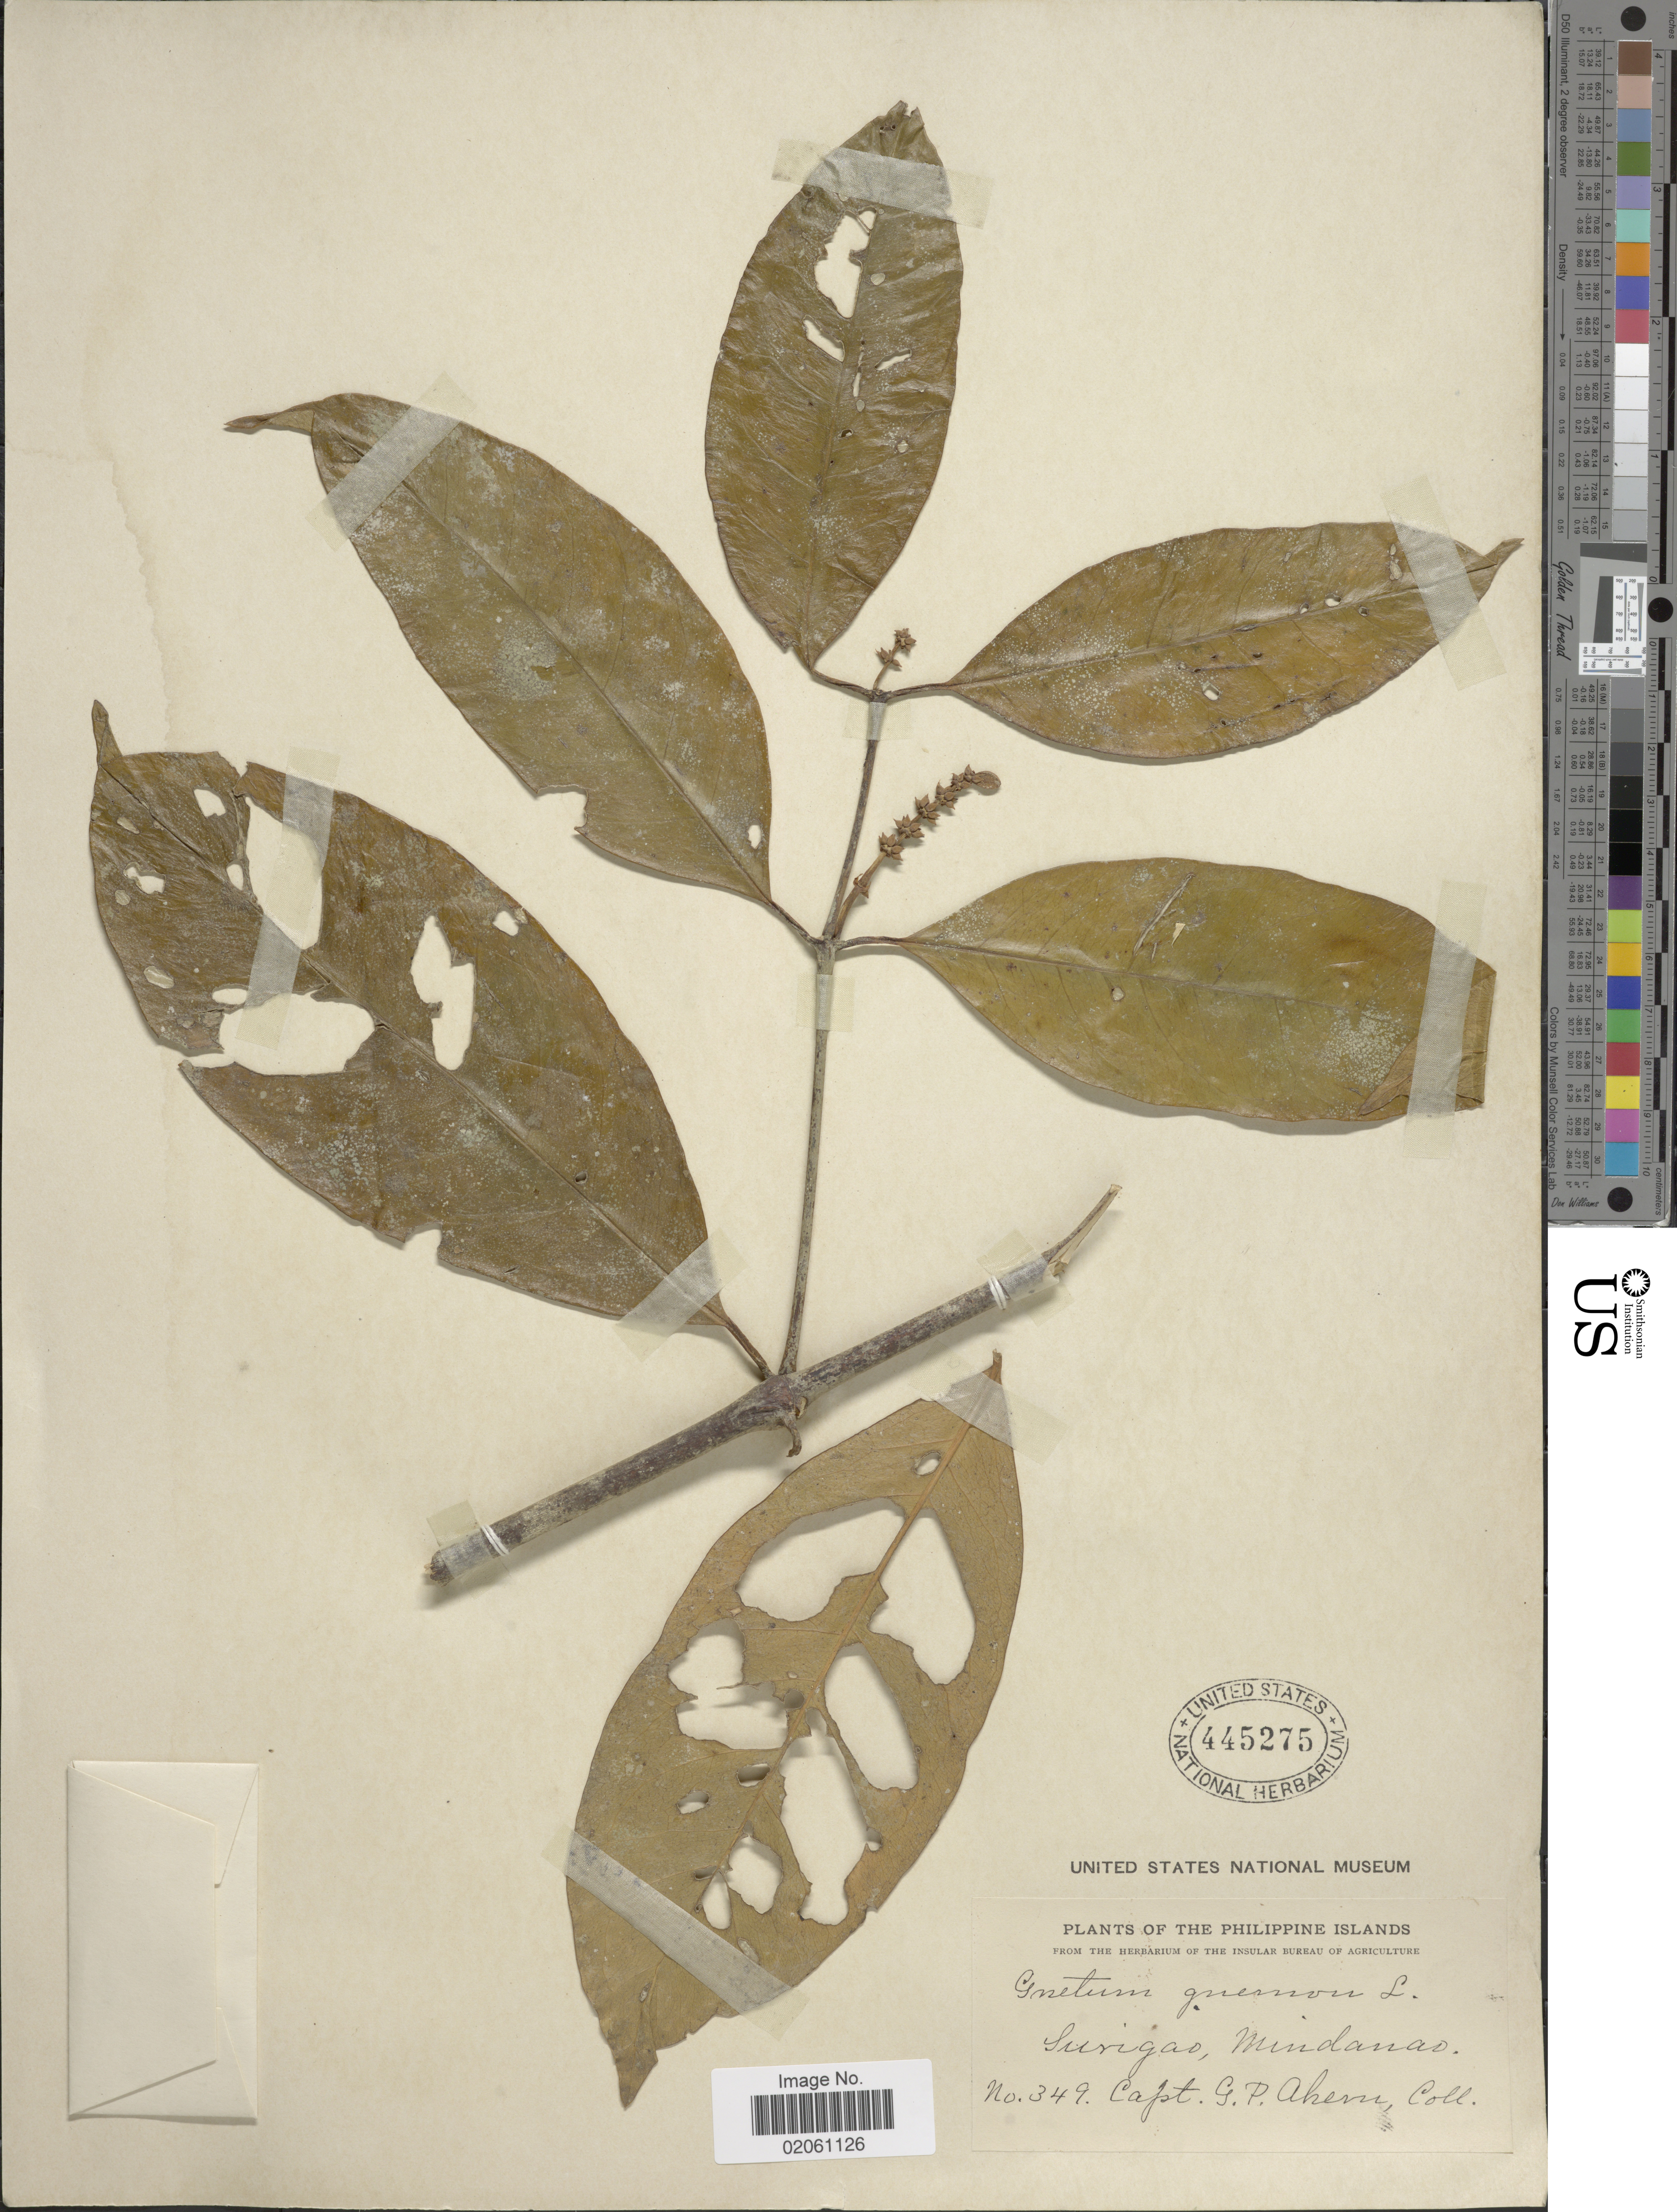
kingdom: Plantae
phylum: Tracheophyta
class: Gnetopsida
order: Gnetales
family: Gnetaceae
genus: Gnetum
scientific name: Gnetum gnemon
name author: L.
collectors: G. Ahern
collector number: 349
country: Philippines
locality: Surigao, Mindanao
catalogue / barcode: US 445275